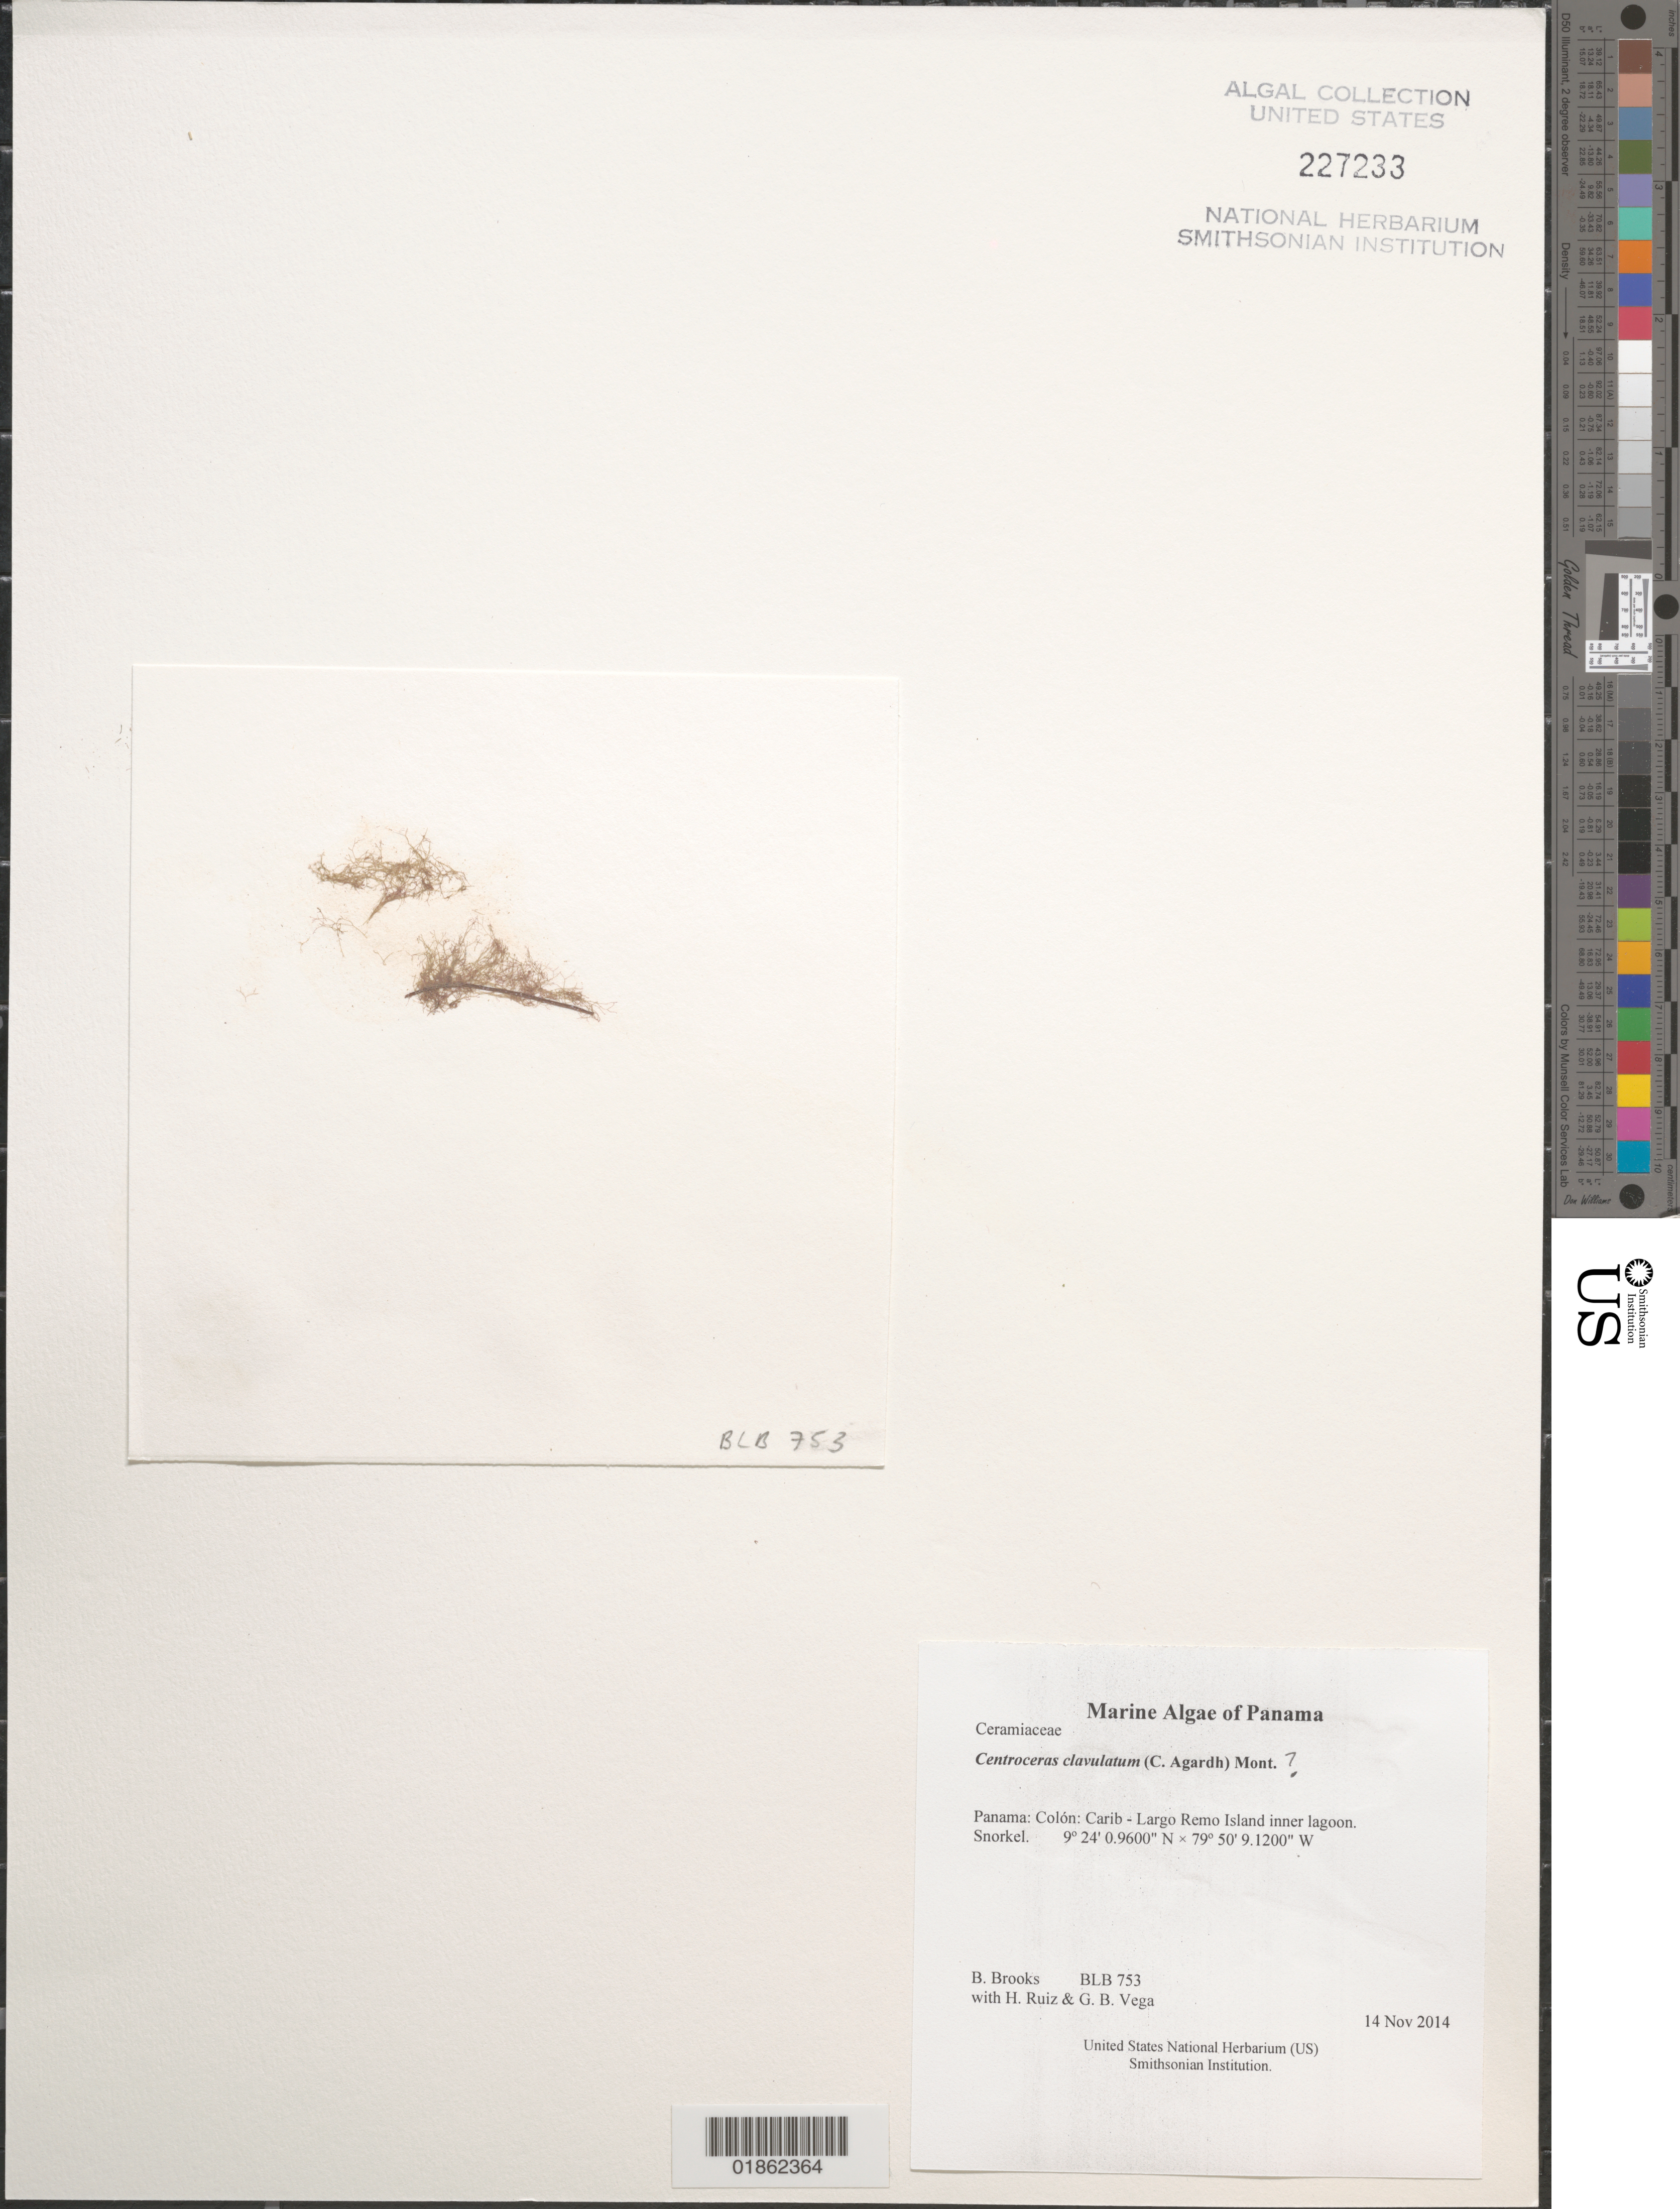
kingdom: Plantae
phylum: Rhodophyta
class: Florideophyceae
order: Ceramiales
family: Ceramiaceae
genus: Centroceras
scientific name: Centroceras clavulatum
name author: (C. Agardh) Mont.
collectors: B. Brooks, H. Ruiz & G. B. Vega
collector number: BLB 753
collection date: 2014-11-14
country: Panama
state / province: Colón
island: Largo Remo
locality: Carib - Largo Remo Island inner lagoon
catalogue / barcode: US 227233